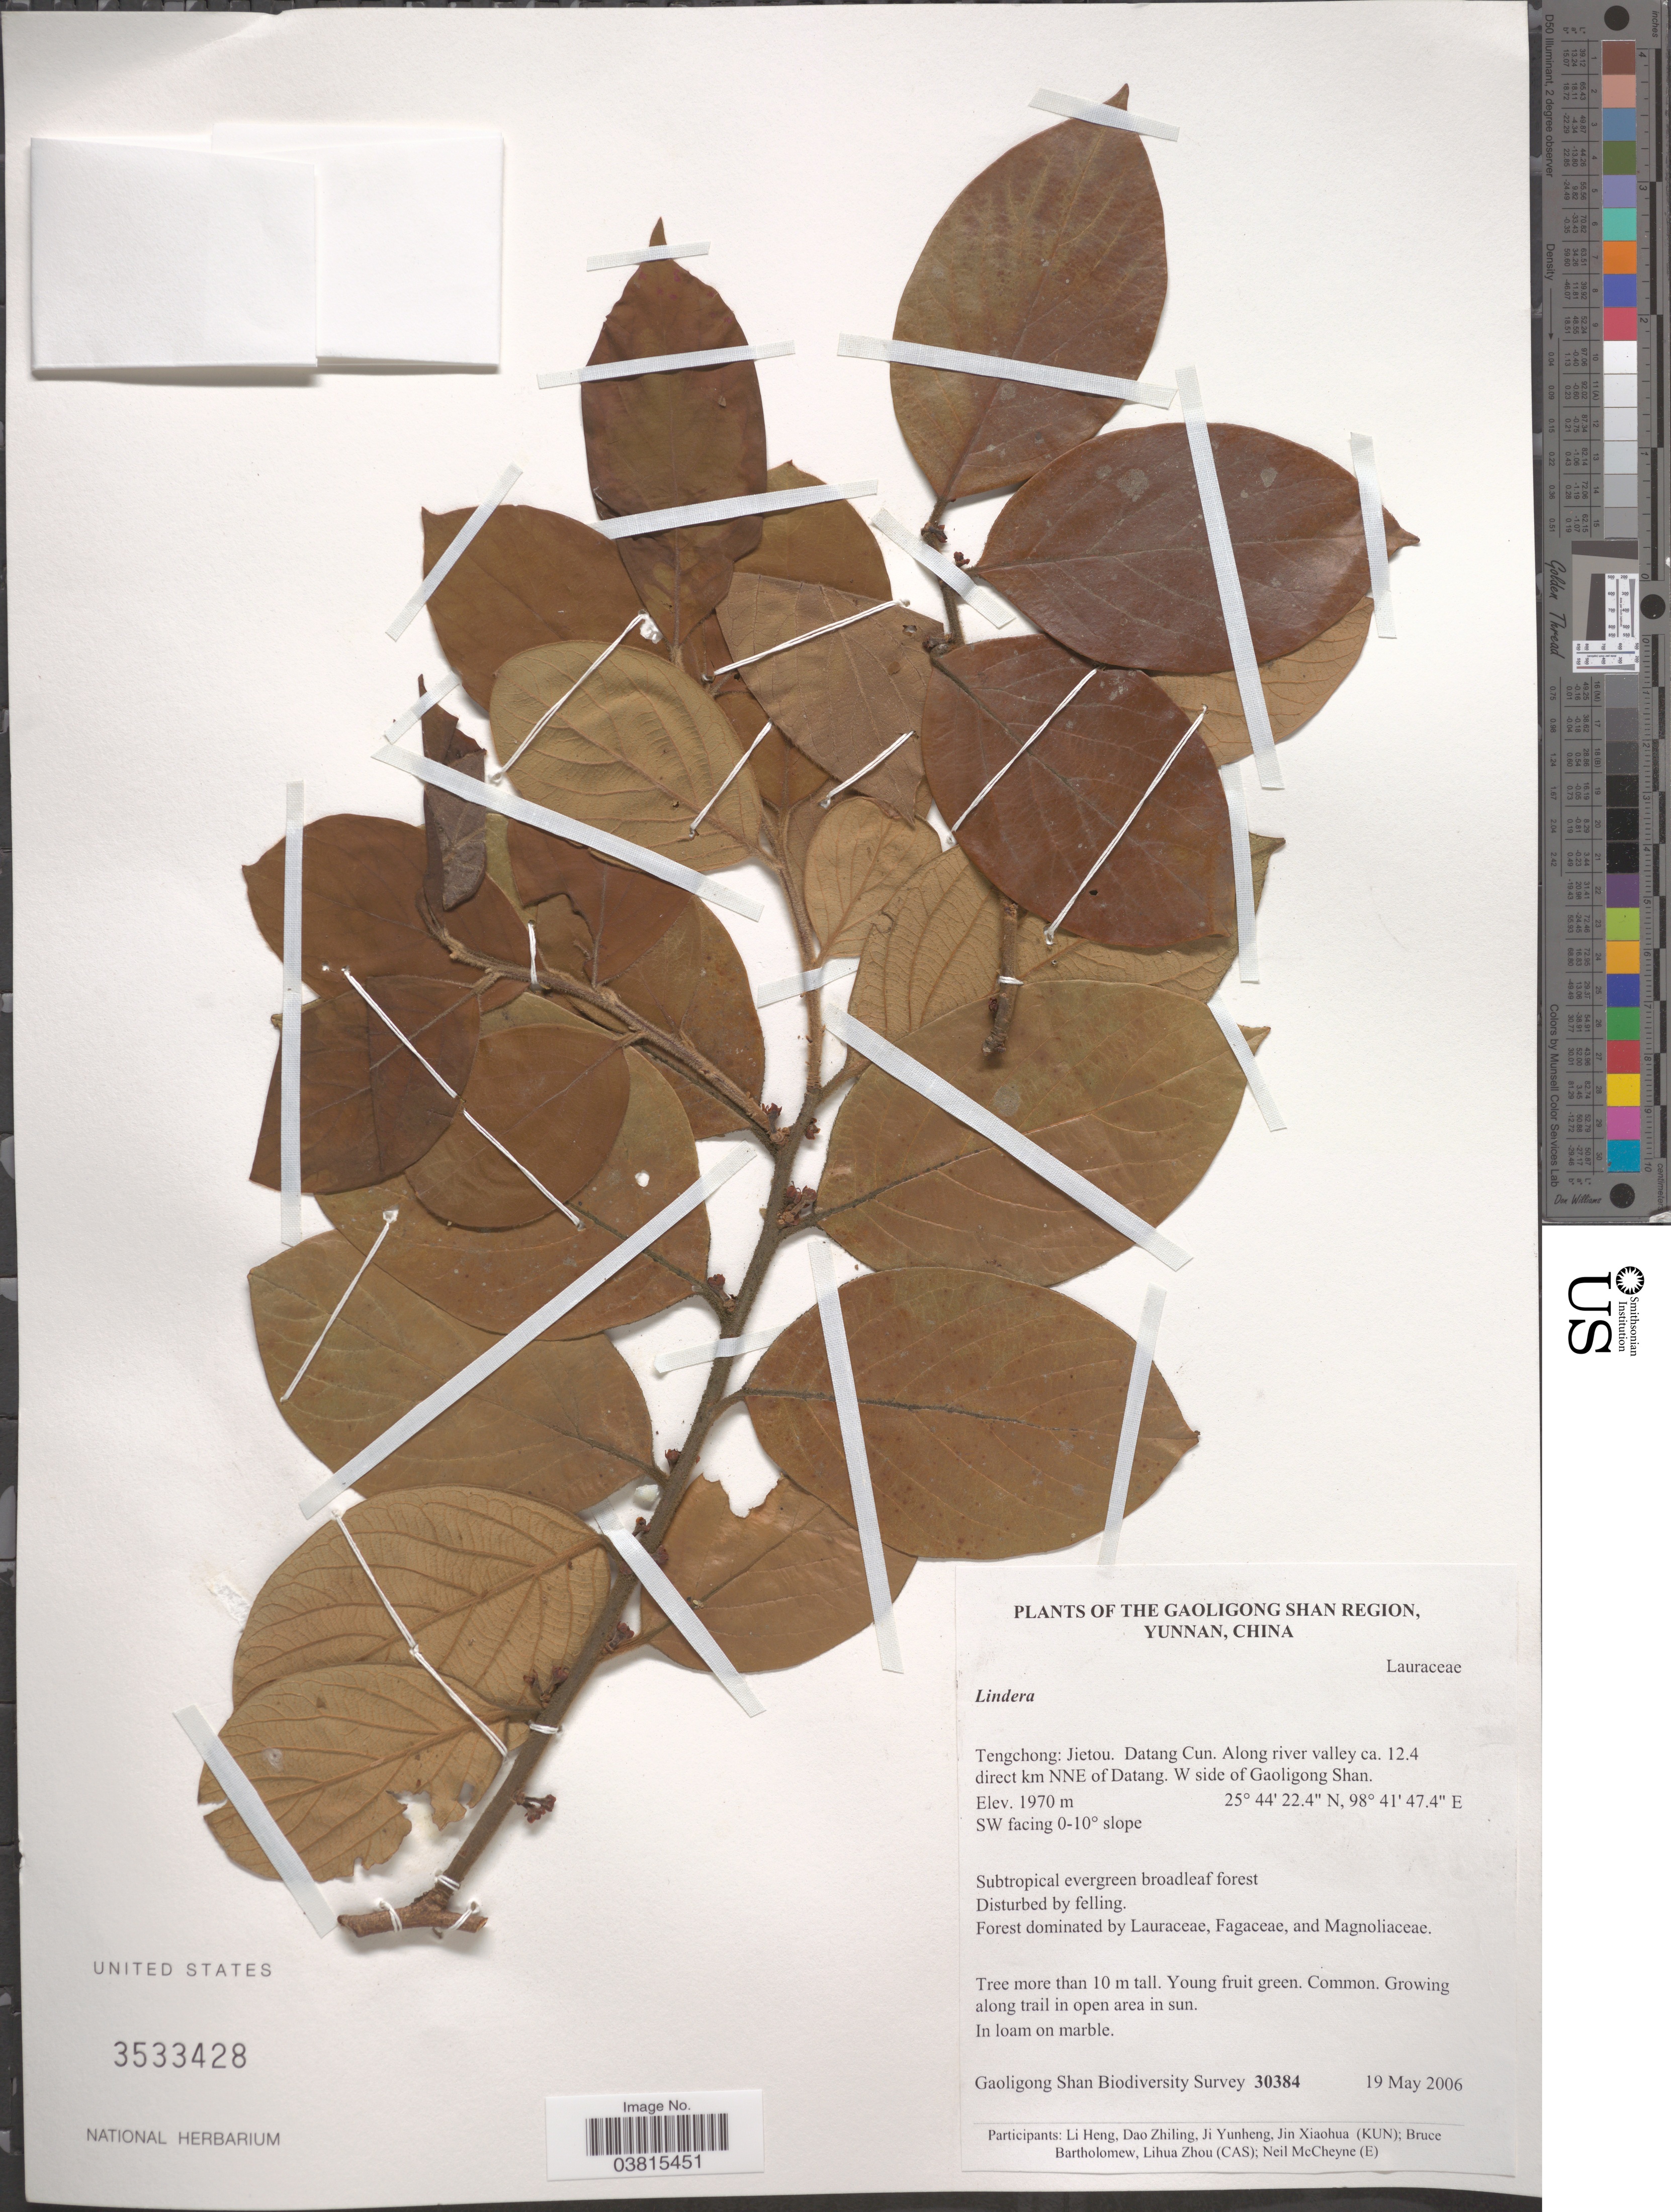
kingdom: Plantae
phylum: Tracheophyta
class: Magnoliopsida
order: Laurales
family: Lauraceae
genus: Lindera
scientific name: Lindera sp.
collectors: Gaoligong Shan Biodiversity Survey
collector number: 30384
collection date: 2006-05-19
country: China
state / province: Yunnan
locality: The Gaoligong Shan Region. Tengchong: Jietou. Datang Cun. Along river valley ca. 12.4 direct km NNE of Datang. W side of Gaoligong Shan. SW facing 0-10° slope.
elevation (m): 1970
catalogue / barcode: US 3533428